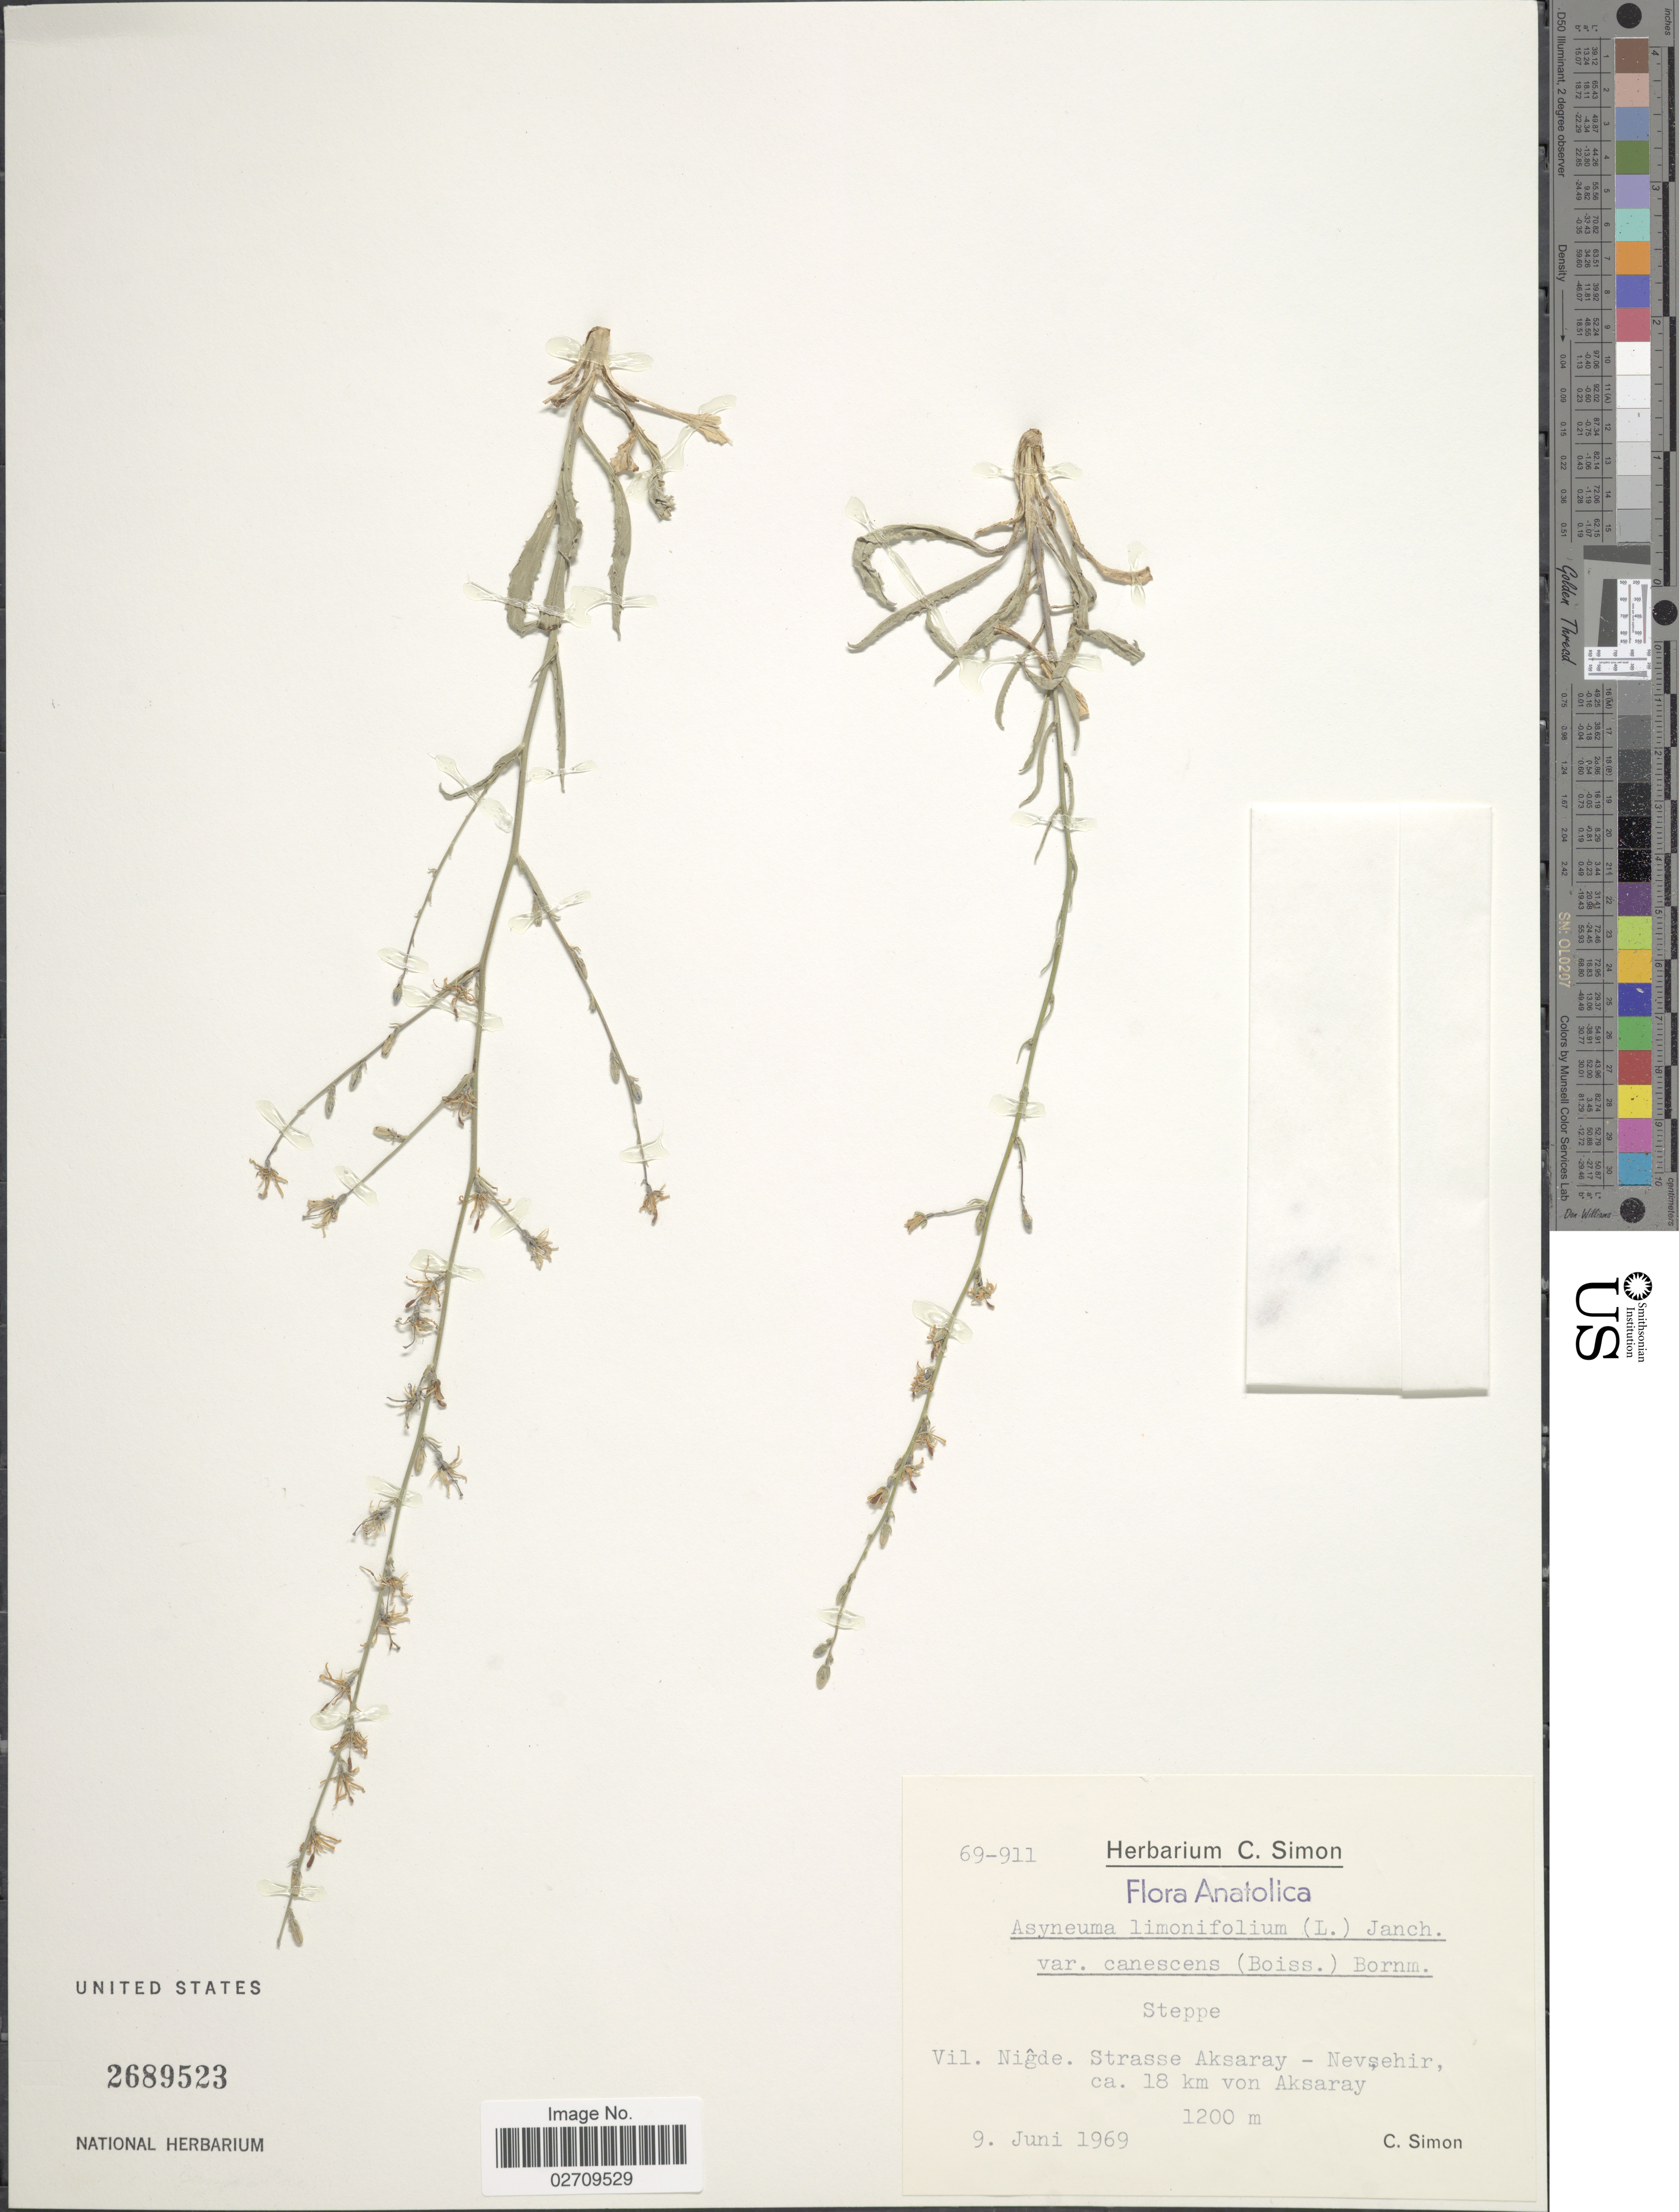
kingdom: Plantae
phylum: Tracheophyta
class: Magnoliopsida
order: Asterales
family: Campanulaceae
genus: Asyneuma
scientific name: Asyneuma limonifolium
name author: (L.) Janch.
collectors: C. Simon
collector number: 69-911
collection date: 1969-06-09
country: Turkey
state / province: Aksaray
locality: Anatolica, Steppe, Vil. Nigde. Strasse Aksaray - Nevsehir, ca. 18 km von Aksaray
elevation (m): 1200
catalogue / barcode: US 2689523